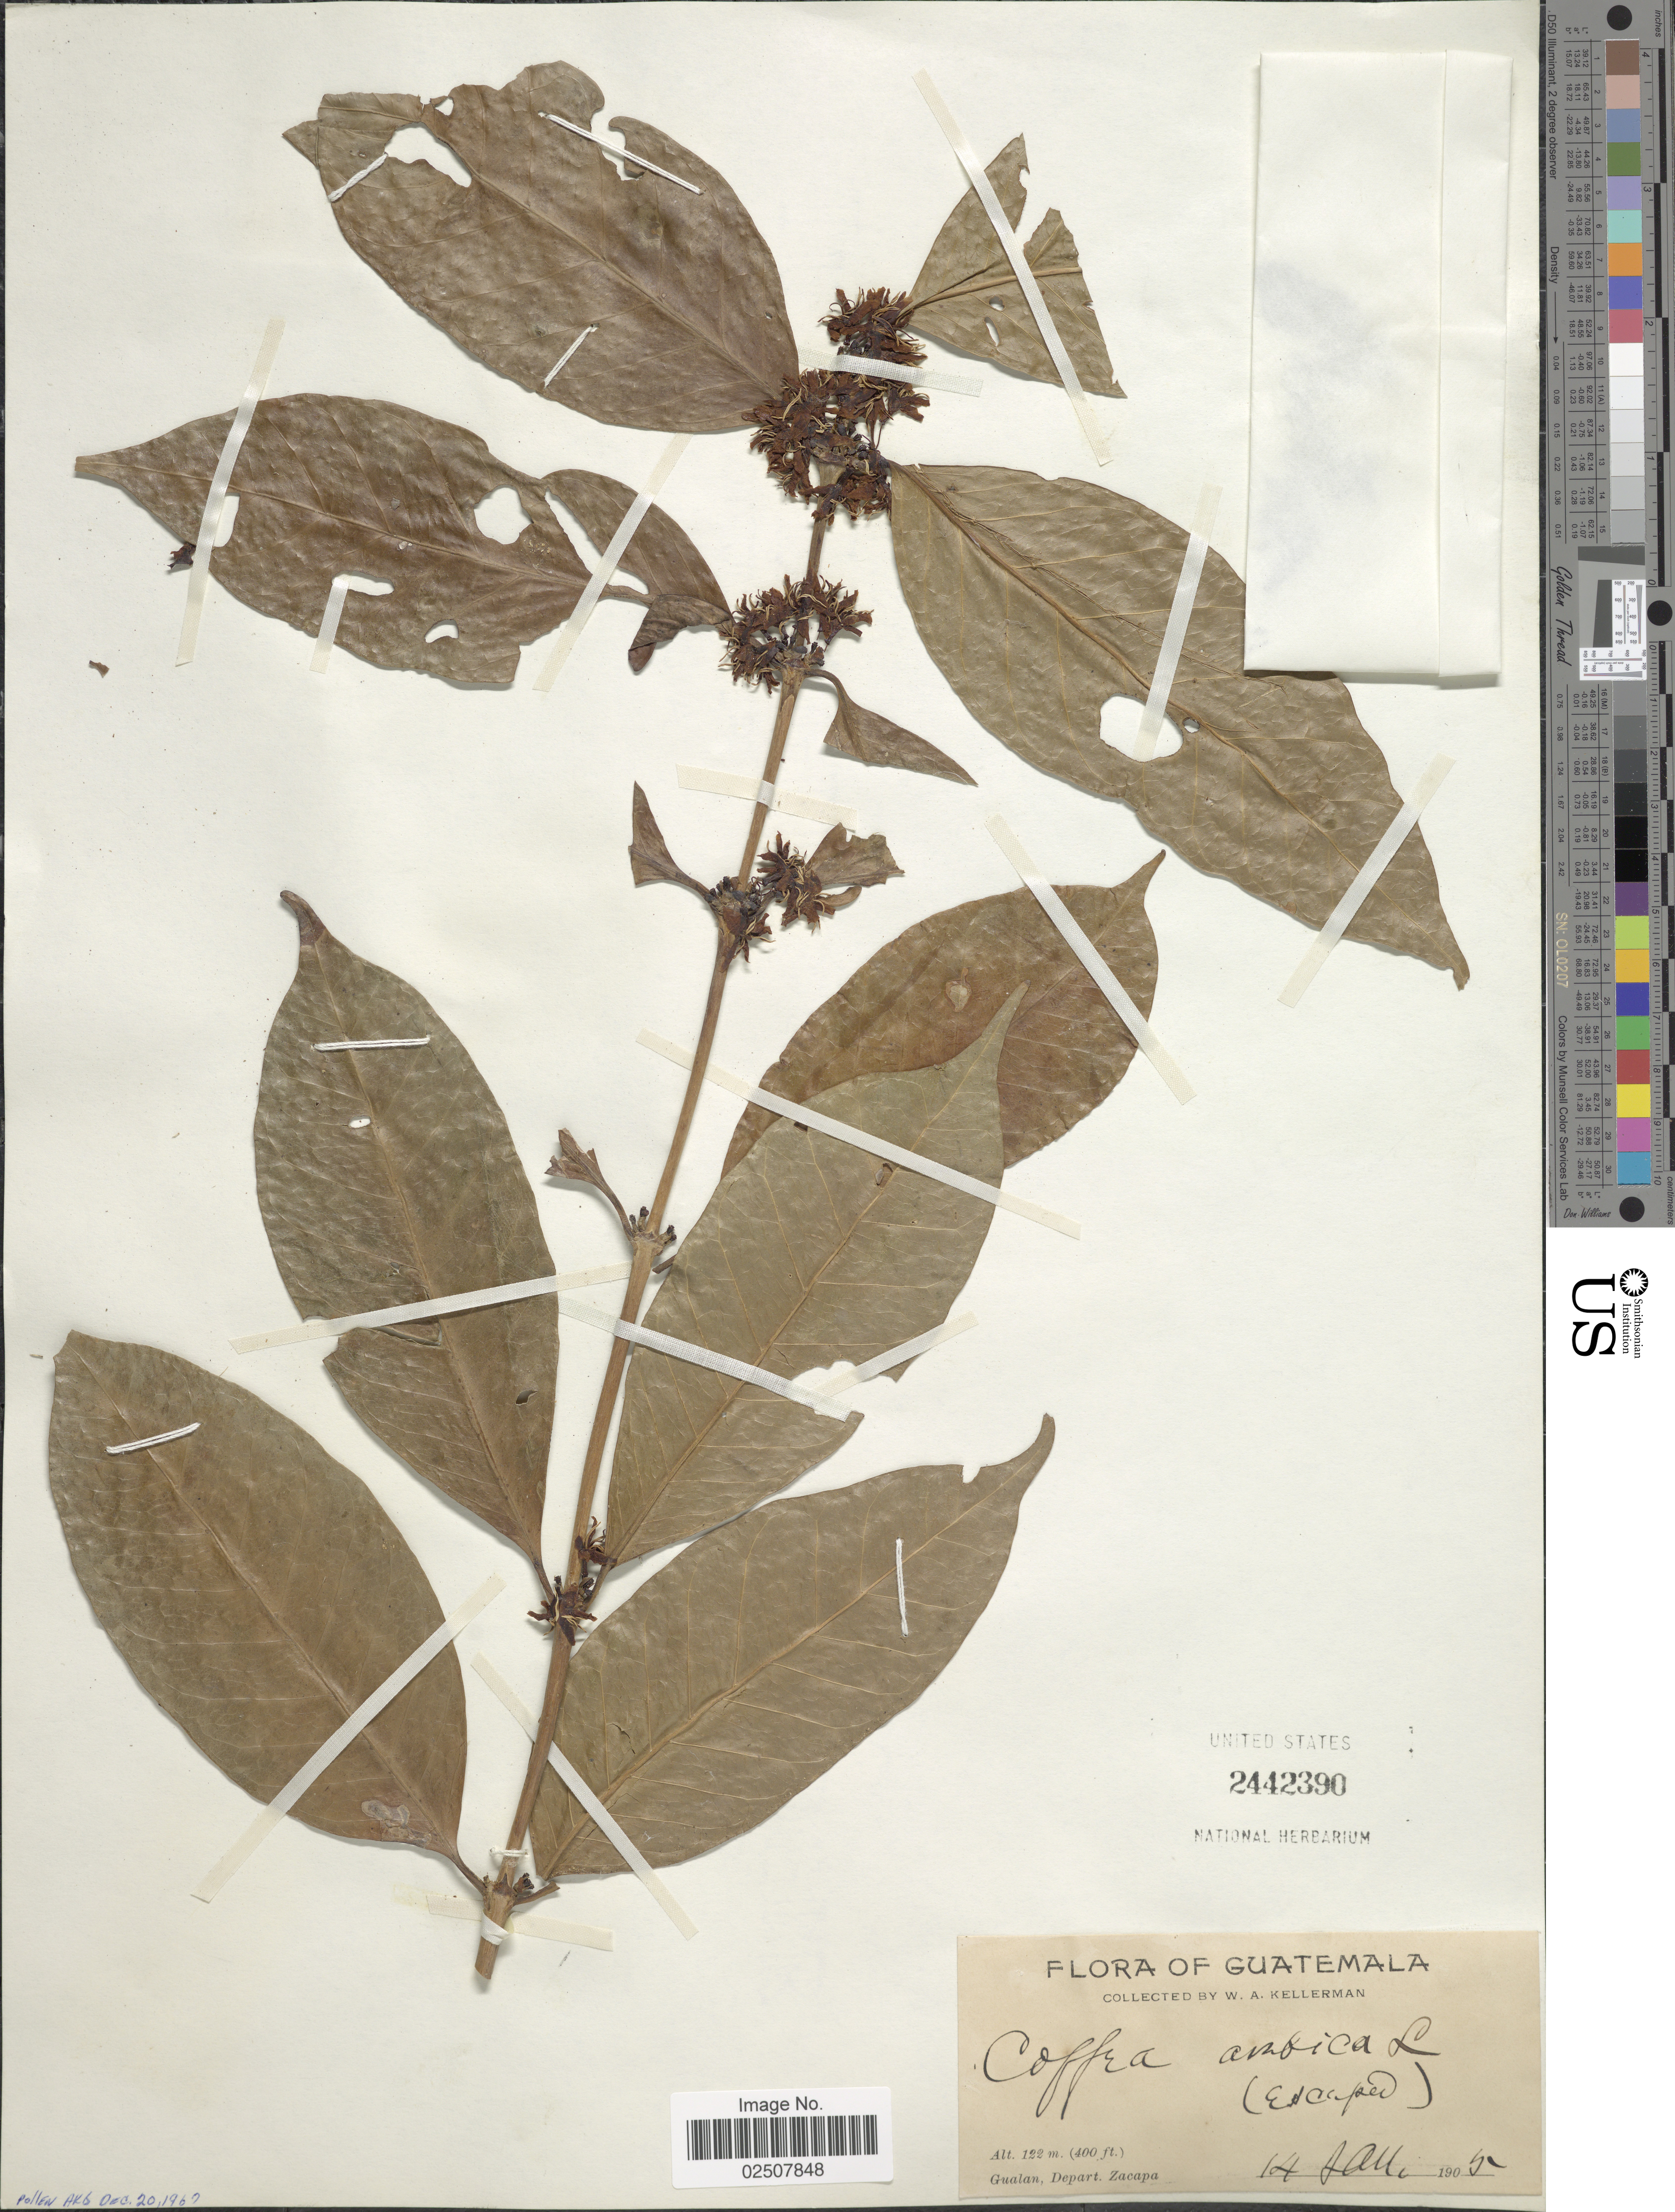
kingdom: Plantae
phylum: Tracheophyta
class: Magnoliopsida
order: Gentianales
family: Rubiaceae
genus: Coffea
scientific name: Coffea arabica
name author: L.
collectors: W. Kellerman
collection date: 1905-01-14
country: Guatemala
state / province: Zacapa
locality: Gualan, Depart. Zacapa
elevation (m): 122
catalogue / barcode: US 2442390